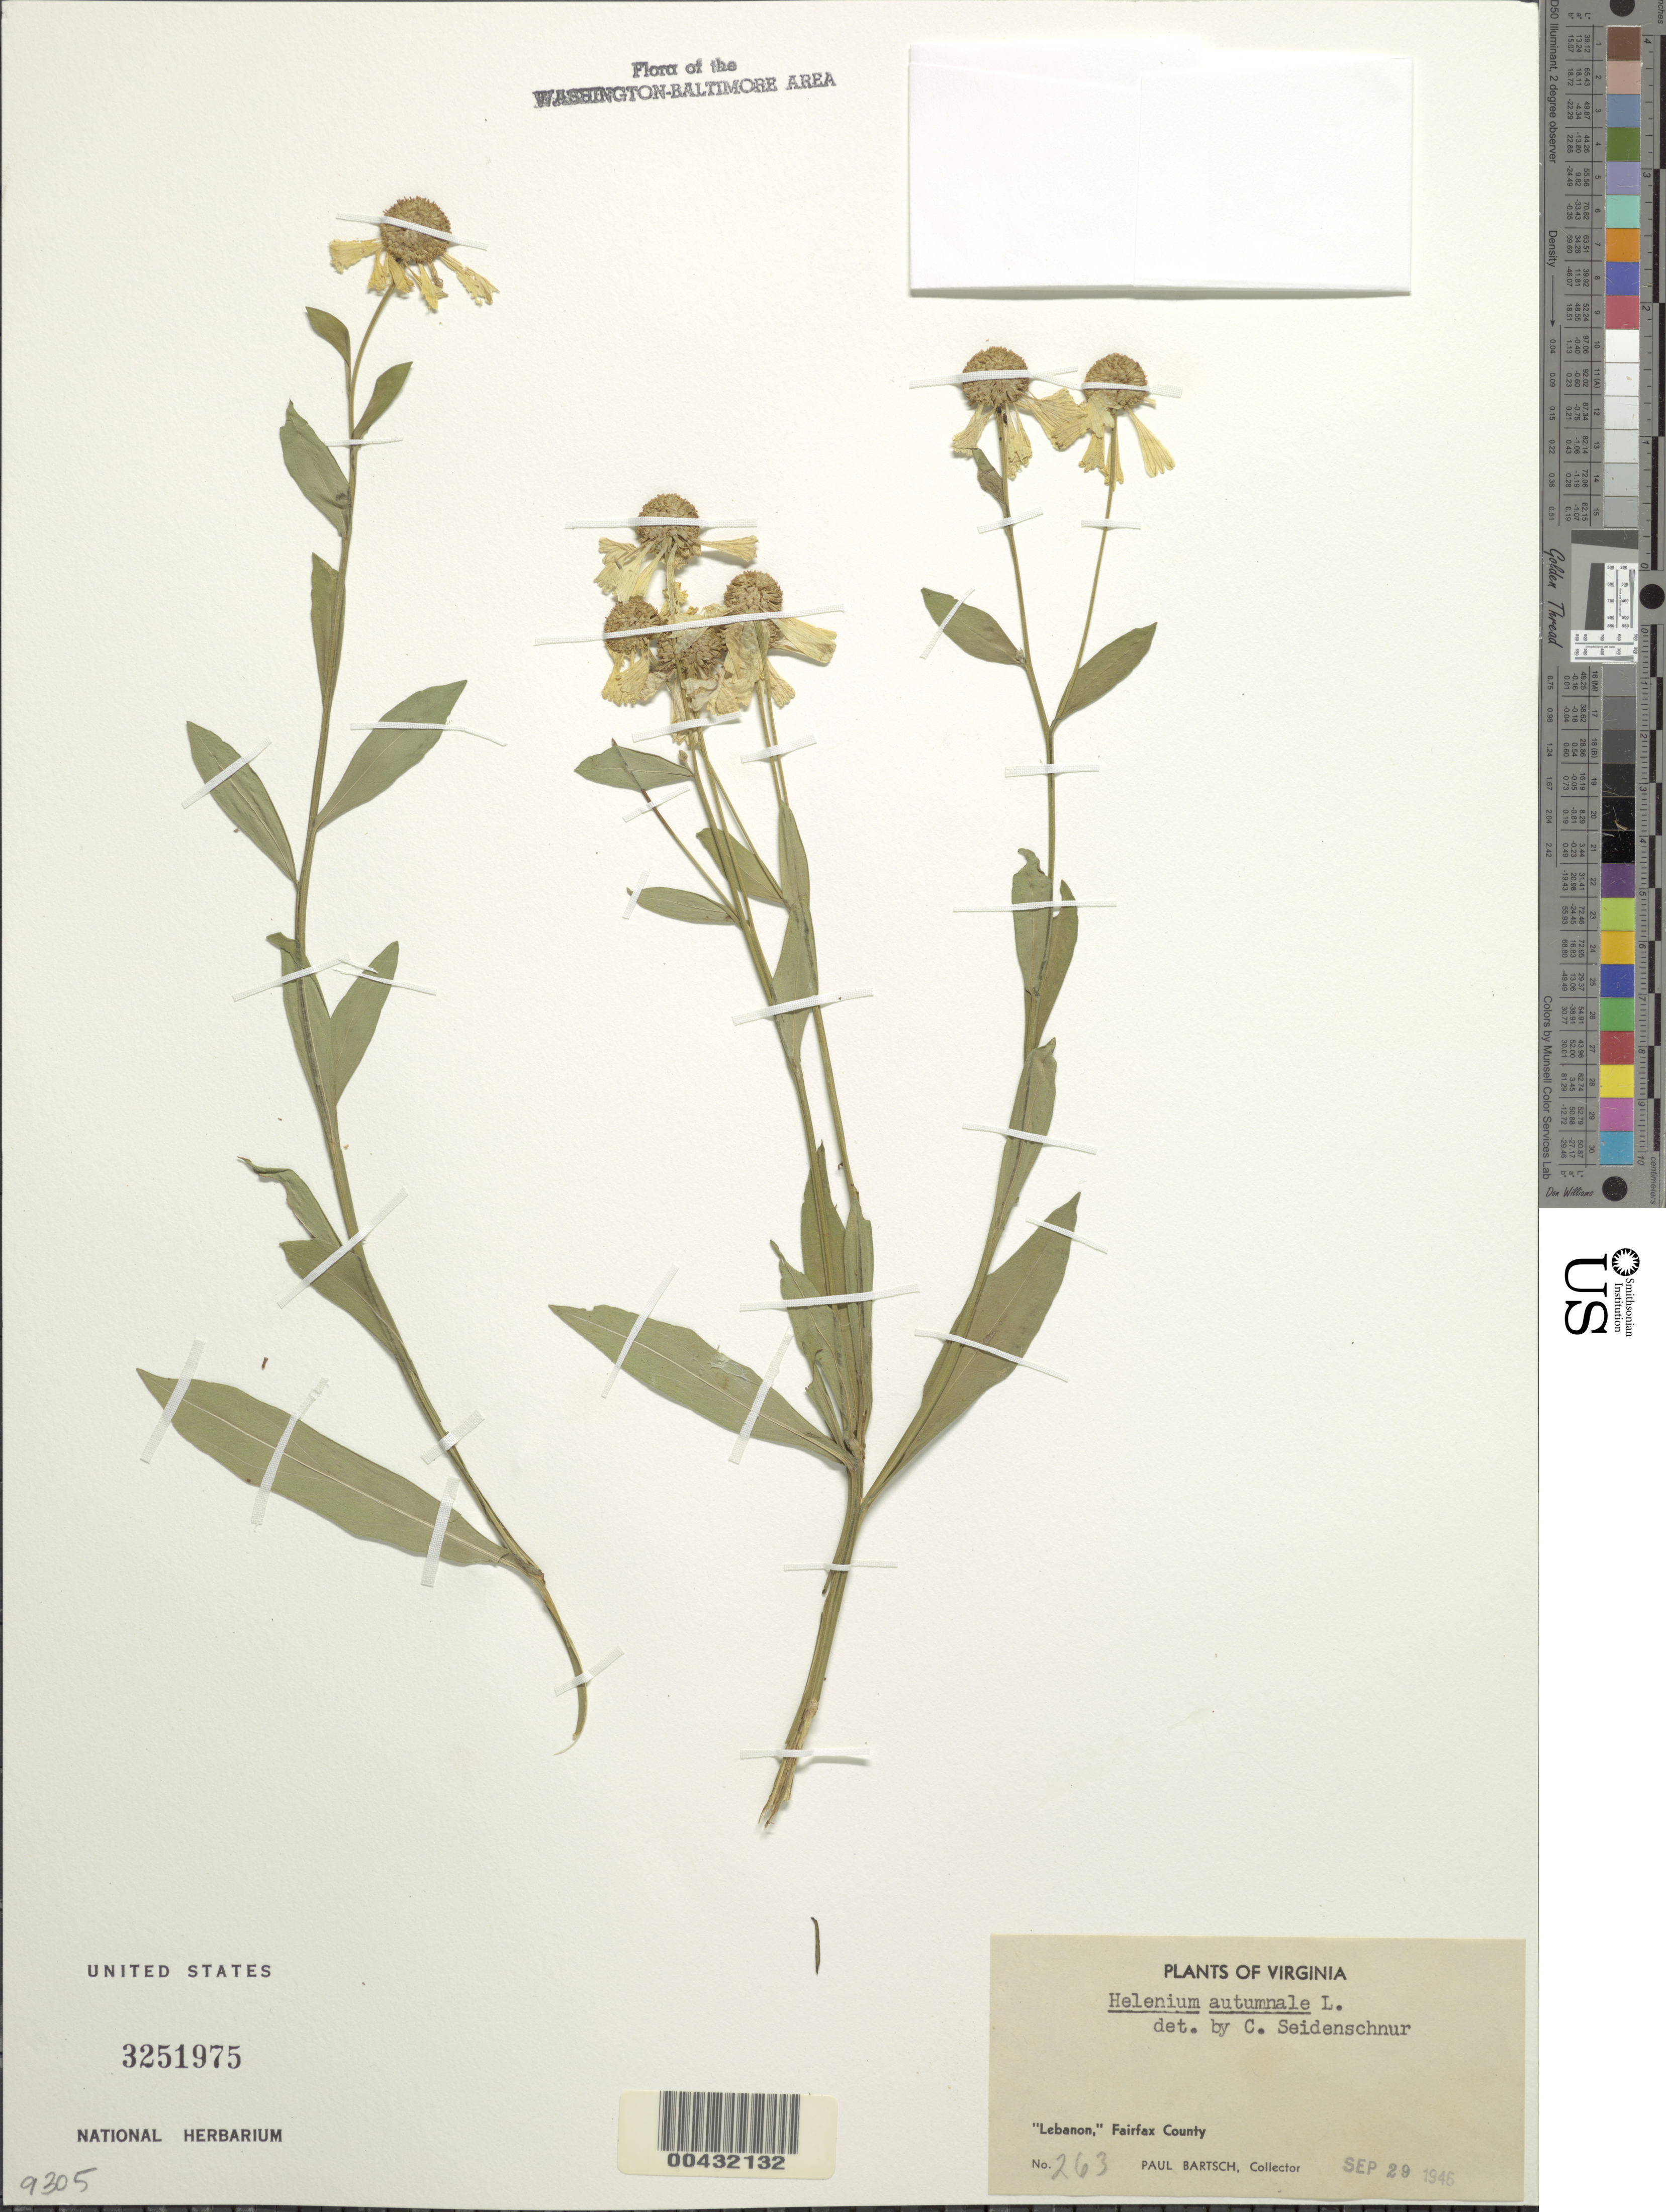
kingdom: Plantae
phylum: Tracheophyta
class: Magnoliopsida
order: Asterales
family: Asteraceae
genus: Helenium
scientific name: Helenium autumnale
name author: L.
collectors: P. Bartsch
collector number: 263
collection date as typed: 29 Sep 1946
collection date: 1946-09-29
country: United States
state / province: Virginia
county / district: Fairfax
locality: Lebanon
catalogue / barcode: US 3251975